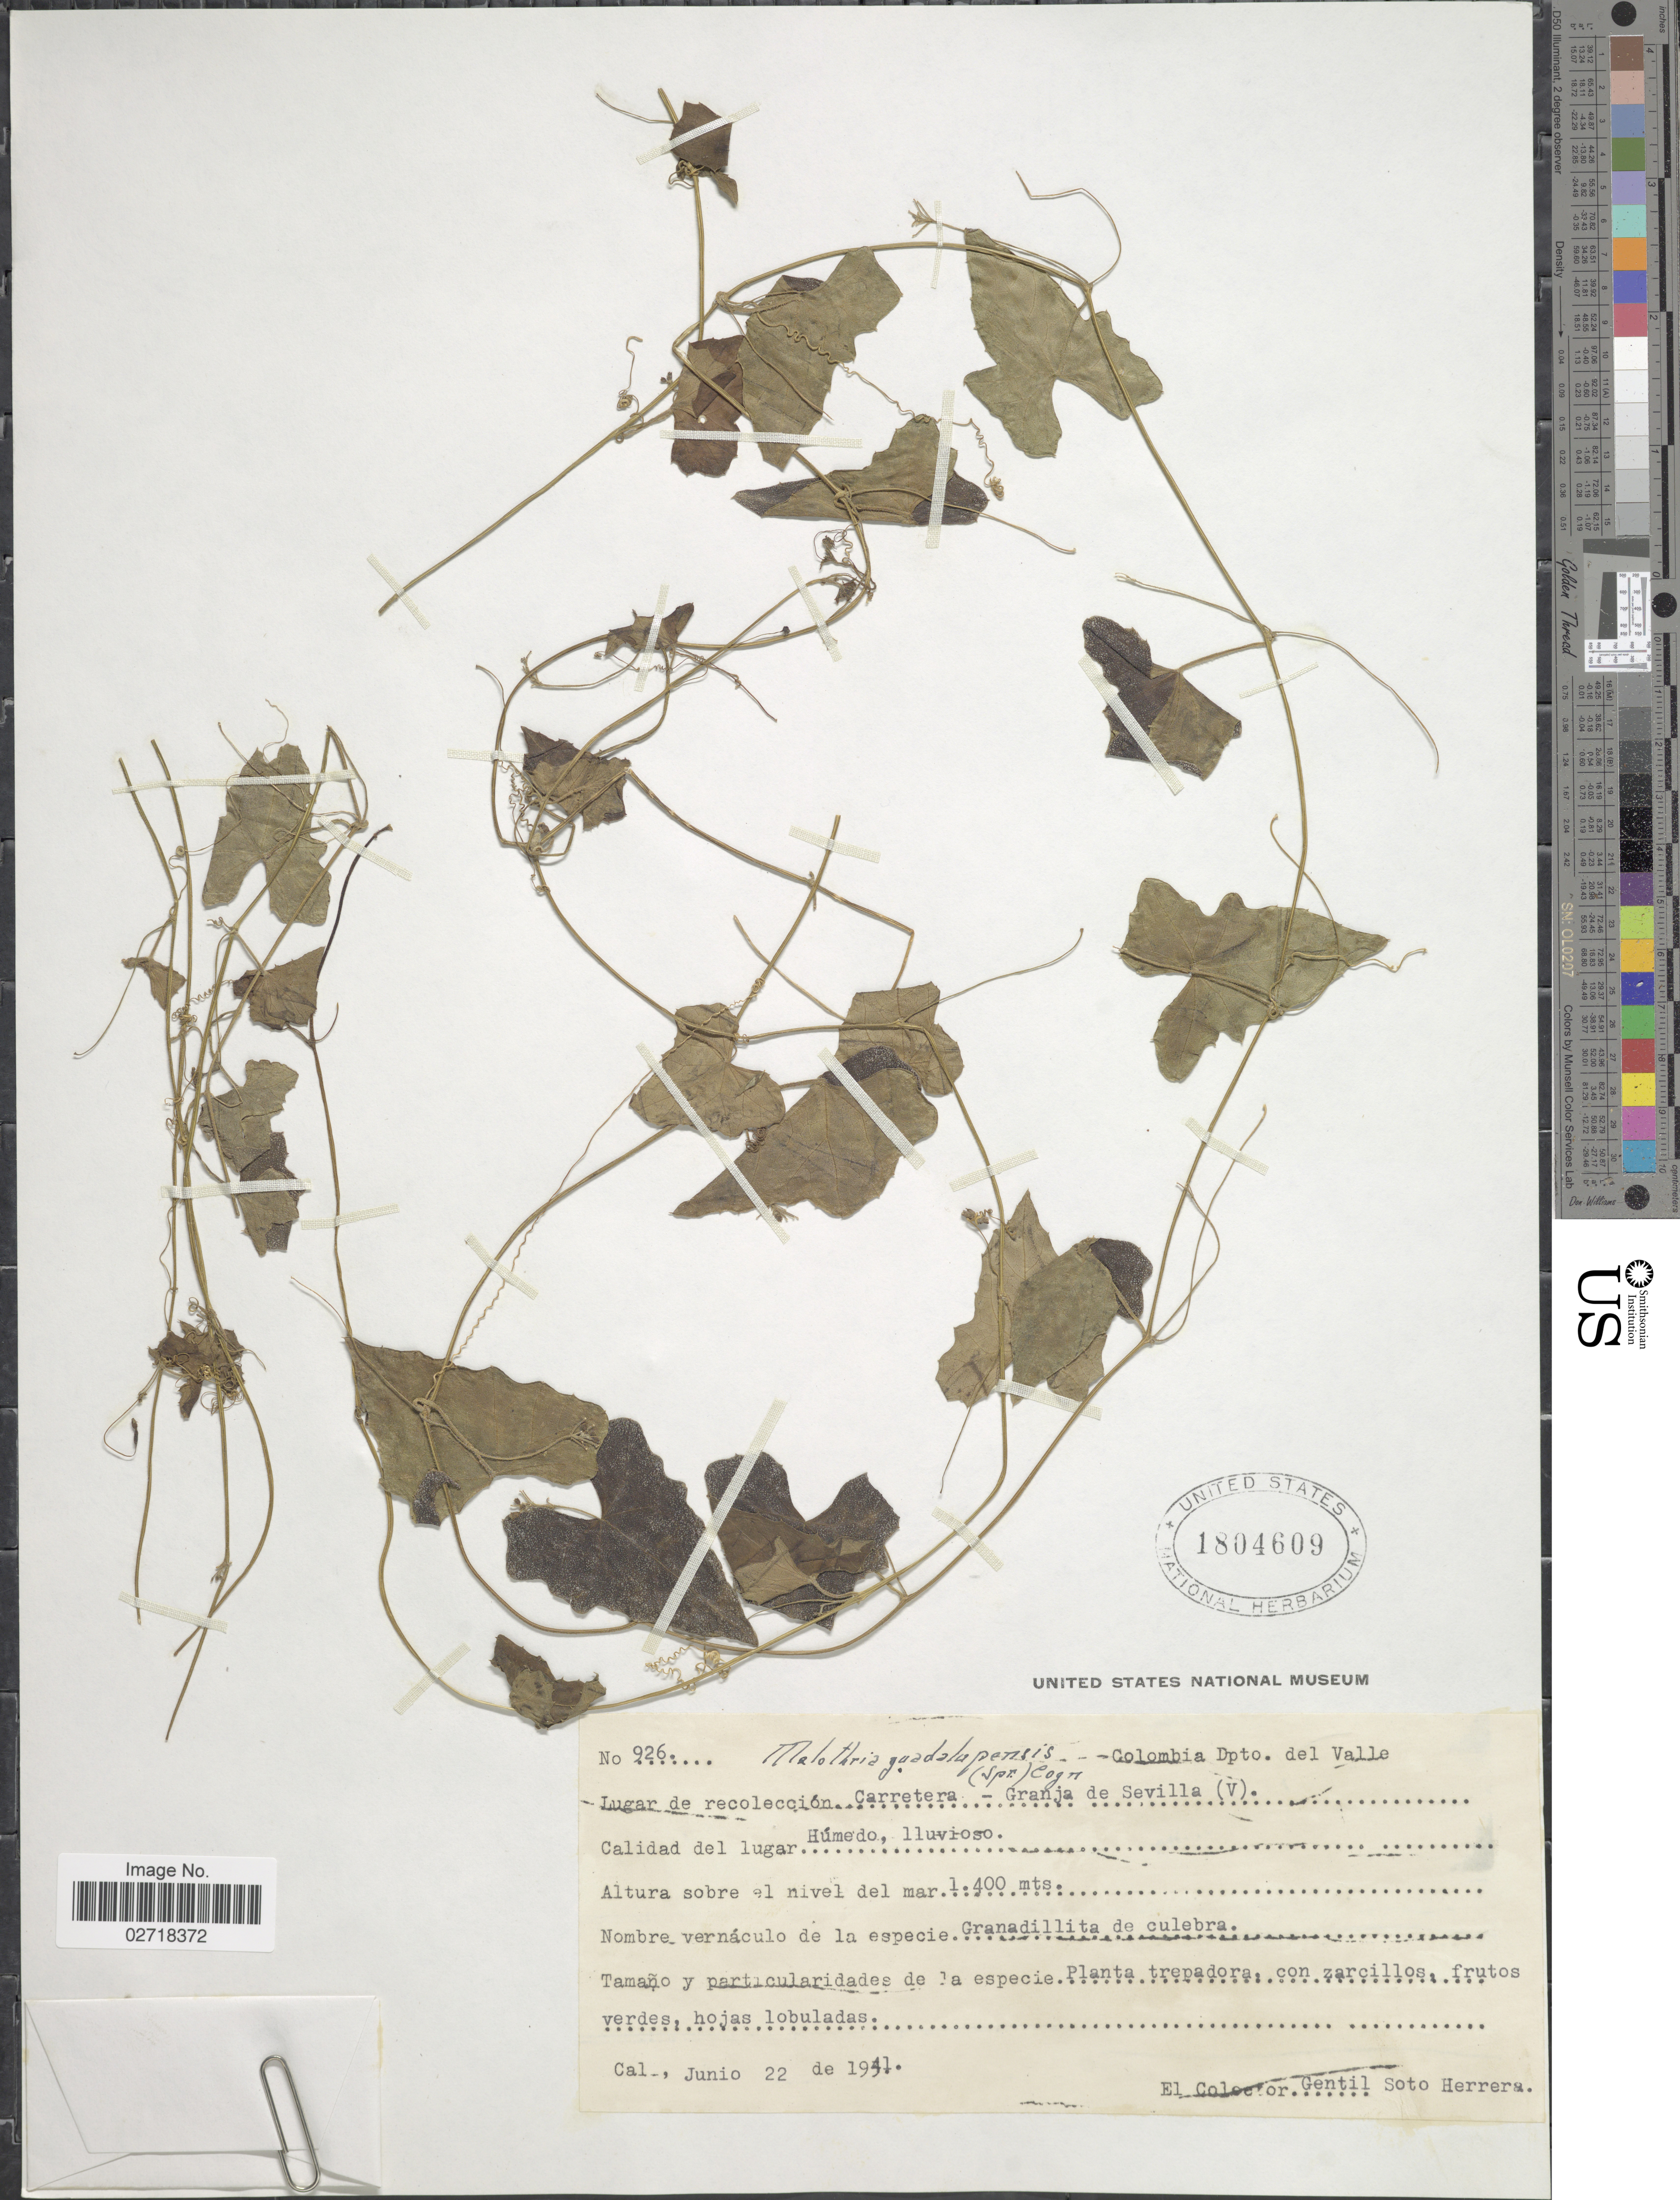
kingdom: Plantae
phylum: Tracheophyta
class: Magnoliopsida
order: Cucurbitales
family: Cucurbitaceae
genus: Melothria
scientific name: Melothria pendula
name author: L.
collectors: G. Soto Herrera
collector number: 926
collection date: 1941-06-22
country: Colombia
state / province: Valle del Cauca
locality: Carretera - Granja de Sevilla (V).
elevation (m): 1400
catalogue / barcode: US 1804609